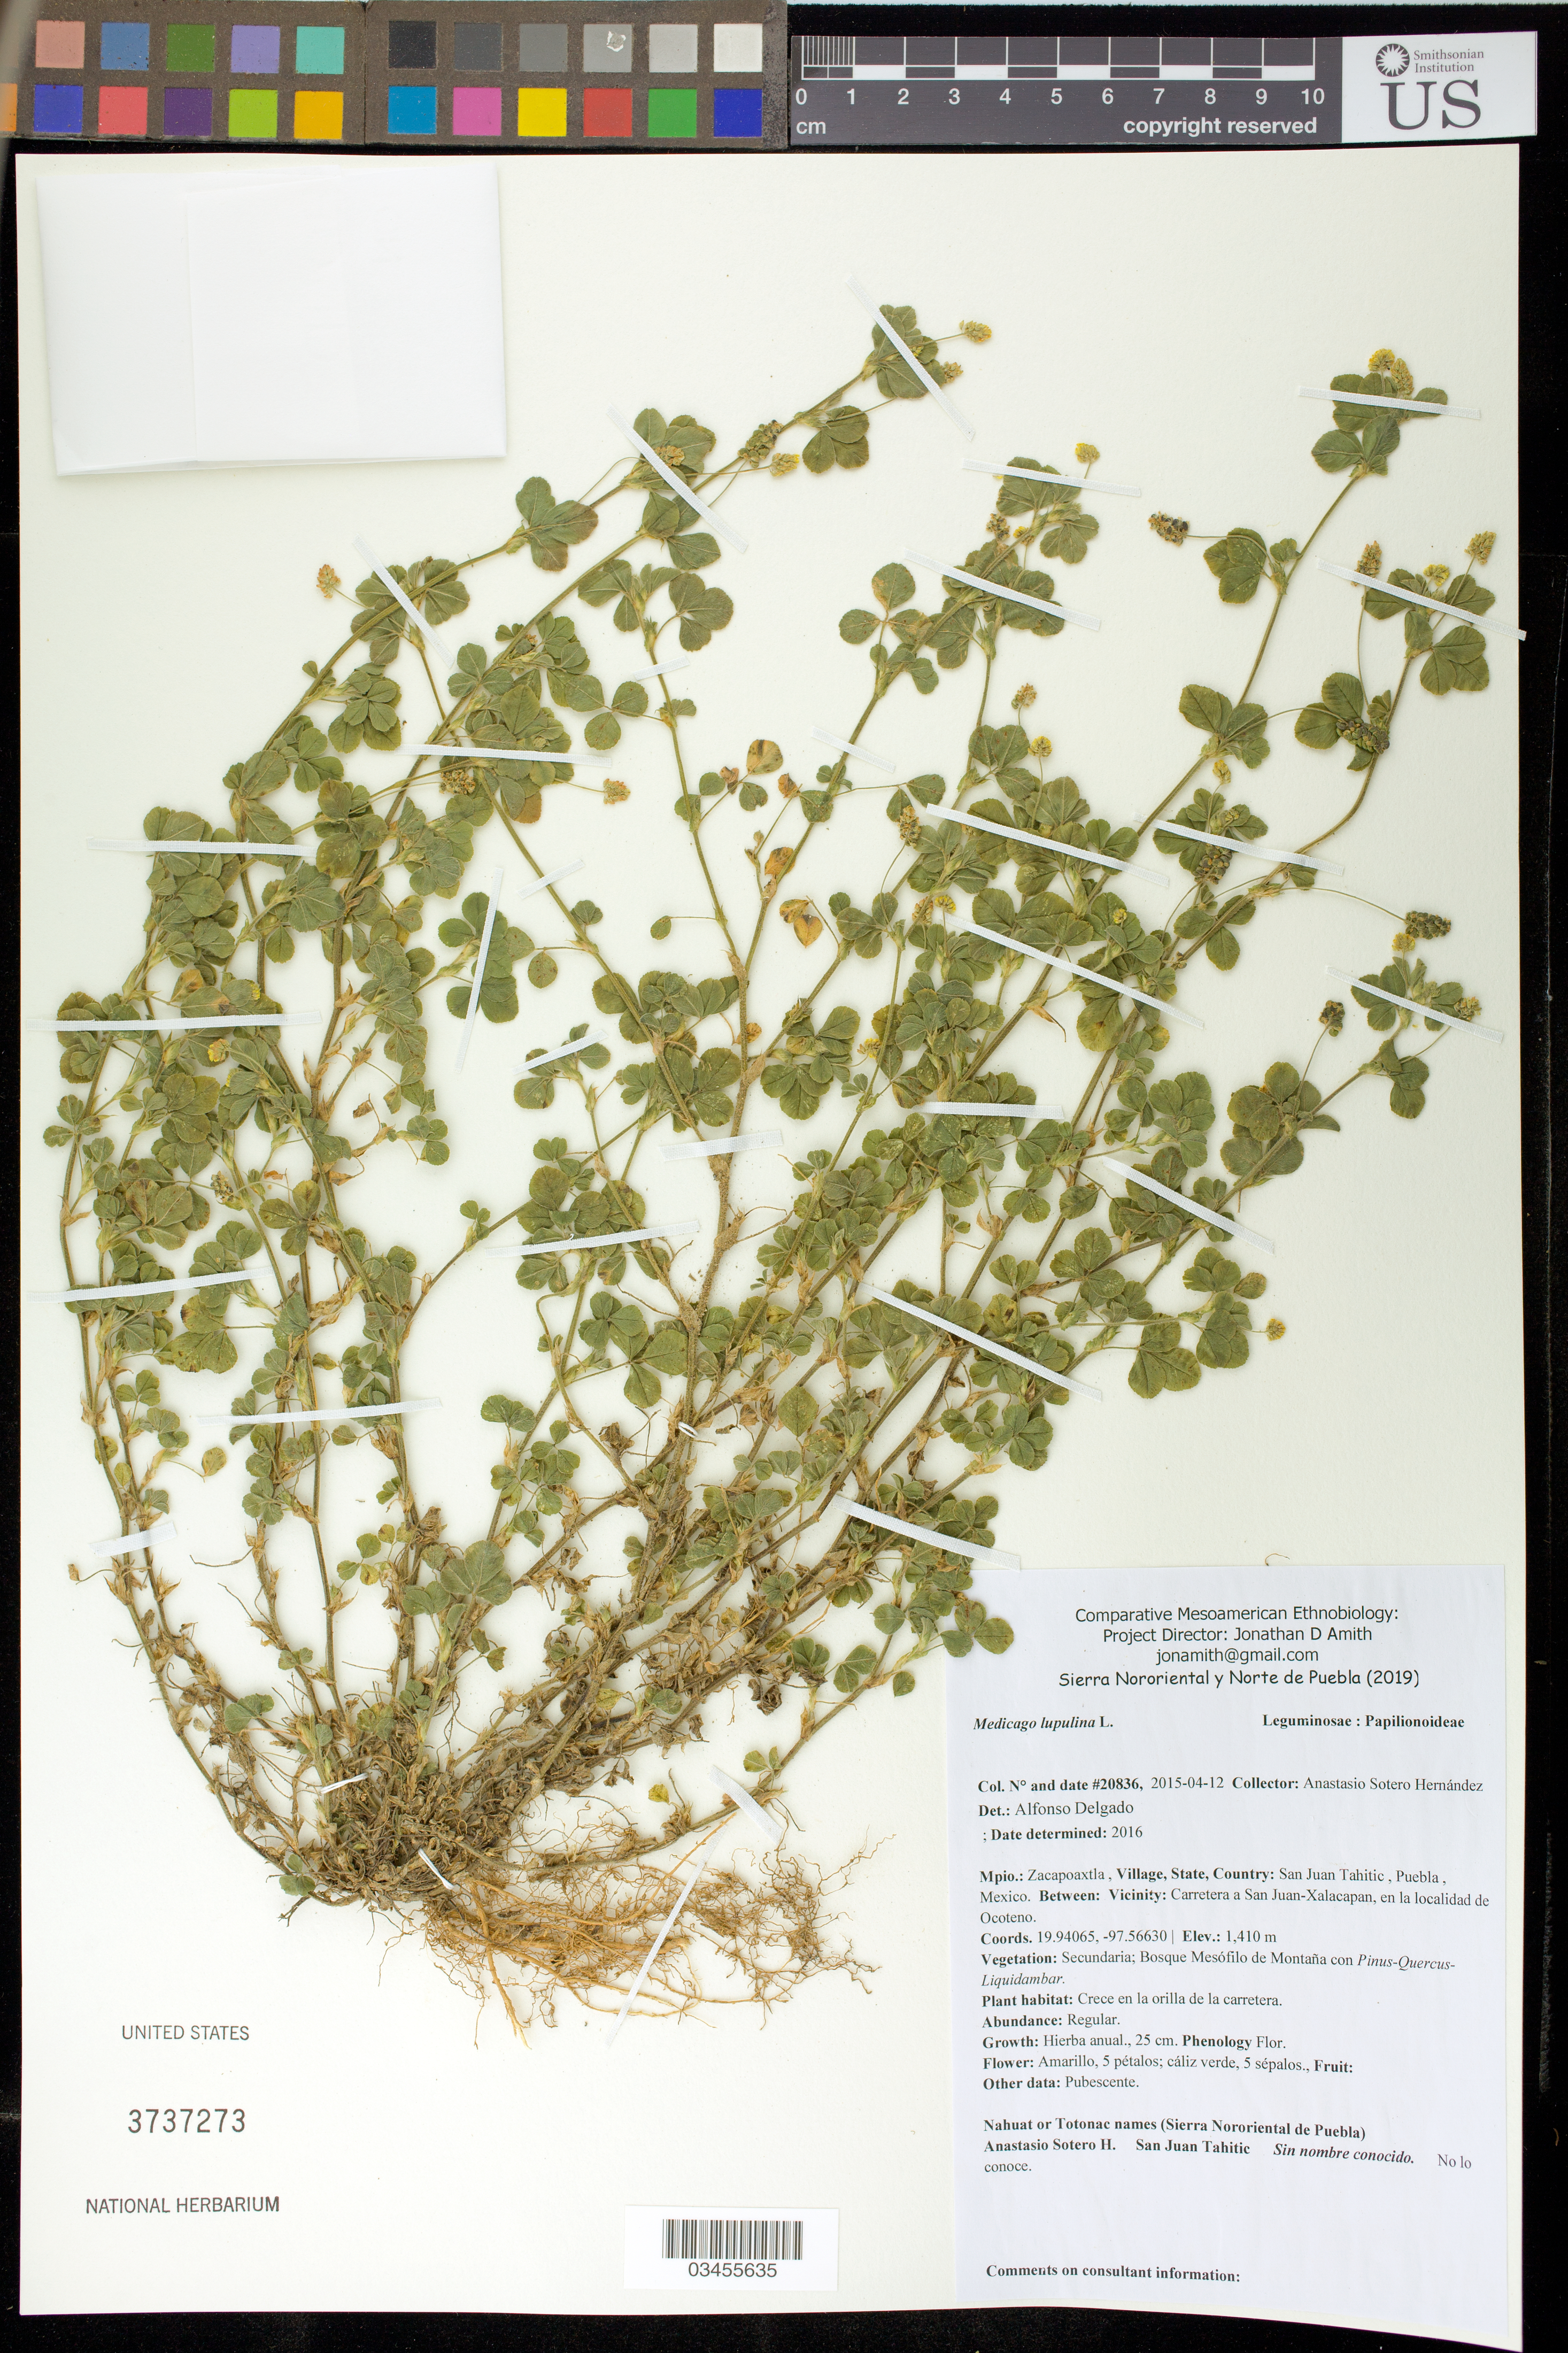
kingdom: Plantae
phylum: Tracheophyta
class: Magnoliopsida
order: Fabales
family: Fabaceae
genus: Medicago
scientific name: Medicago lupulina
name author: L.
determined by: Delgado S., A. O.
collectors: A. Sotero H.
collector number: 20836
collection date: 2015-04-12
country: México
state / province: Puebla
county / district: Zacapoaxtla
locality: PUEBLO: San Juan Tahitic; LOCALIDAD EXACTA: Carretera a San Juan-Xalacapan, en la localidad de Ocoteno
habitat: Bosque mesófilo de montaña con Pinus-Quercus-Liquidambar | Crece en la orilla de la carretera.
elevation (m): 1410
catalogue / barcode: US 3737273